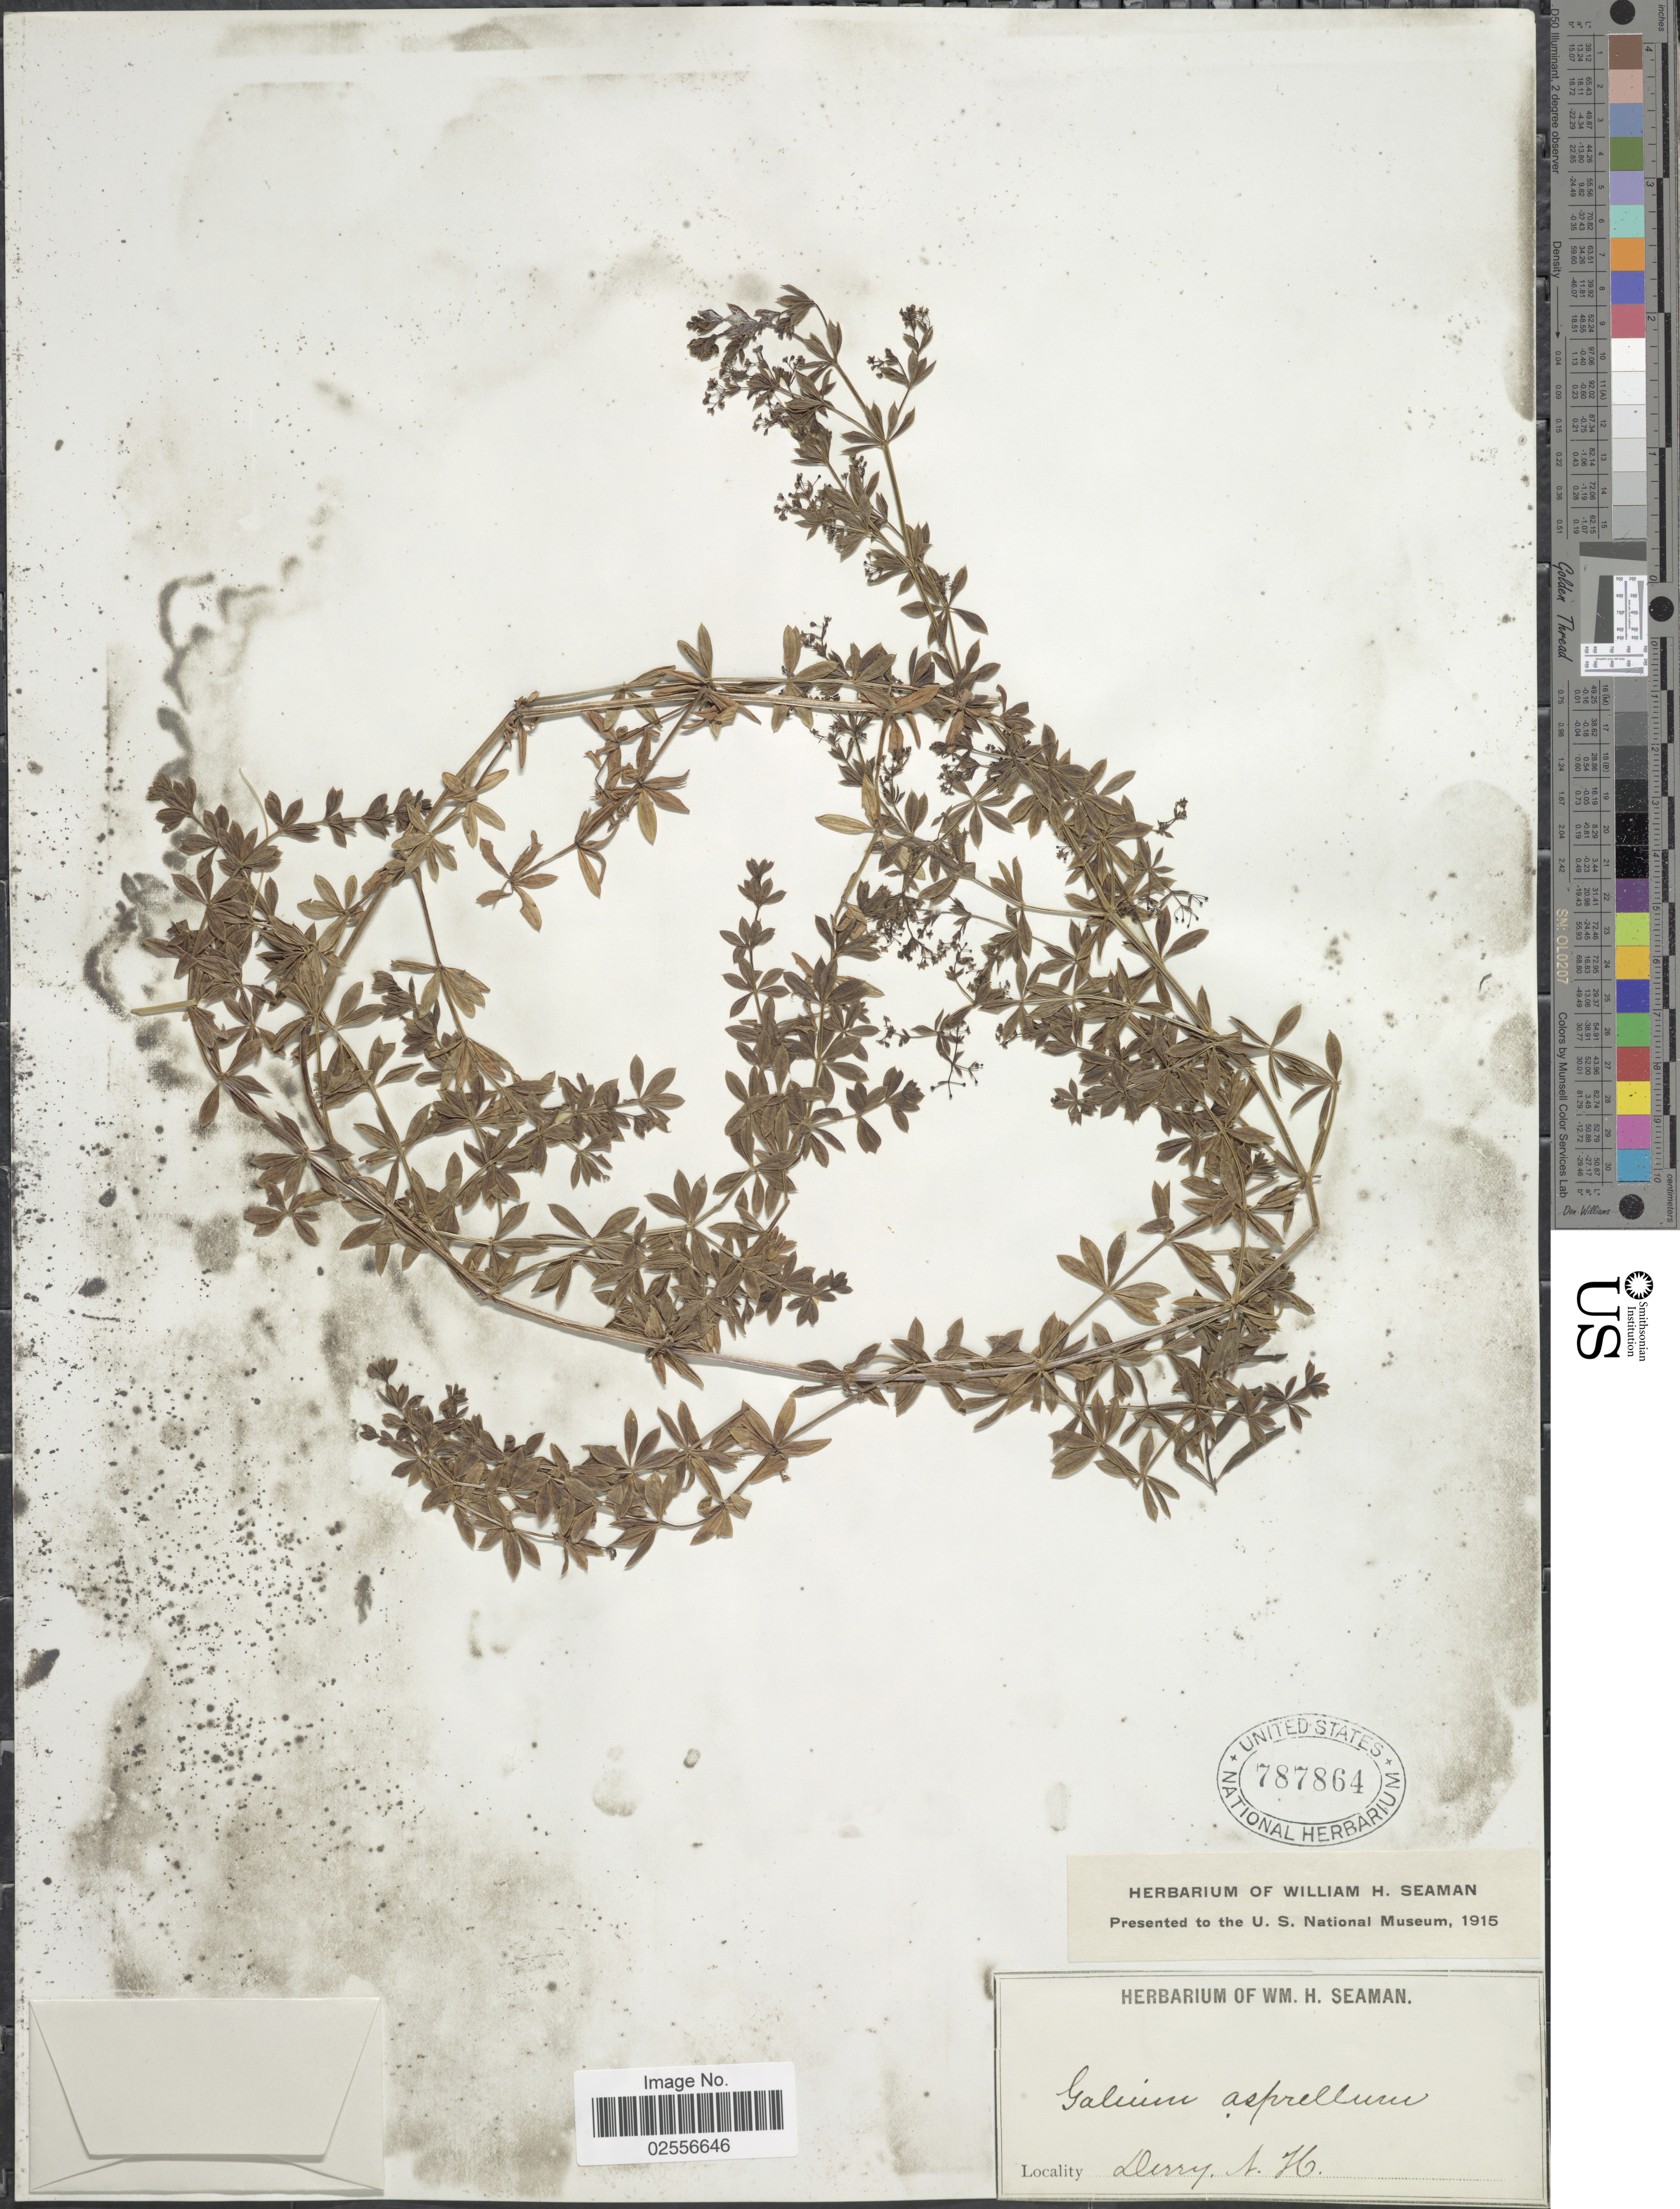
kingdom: Plantae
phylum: Tracheophyta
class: Magnoliopsida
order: Gentianales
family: Rubiaceae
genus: Galium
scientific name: Galium asprellum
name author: Michx.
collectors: Ex herb. W. H. Seaman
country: United States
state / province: New Hampshire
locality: Derry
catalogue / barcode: US 787864